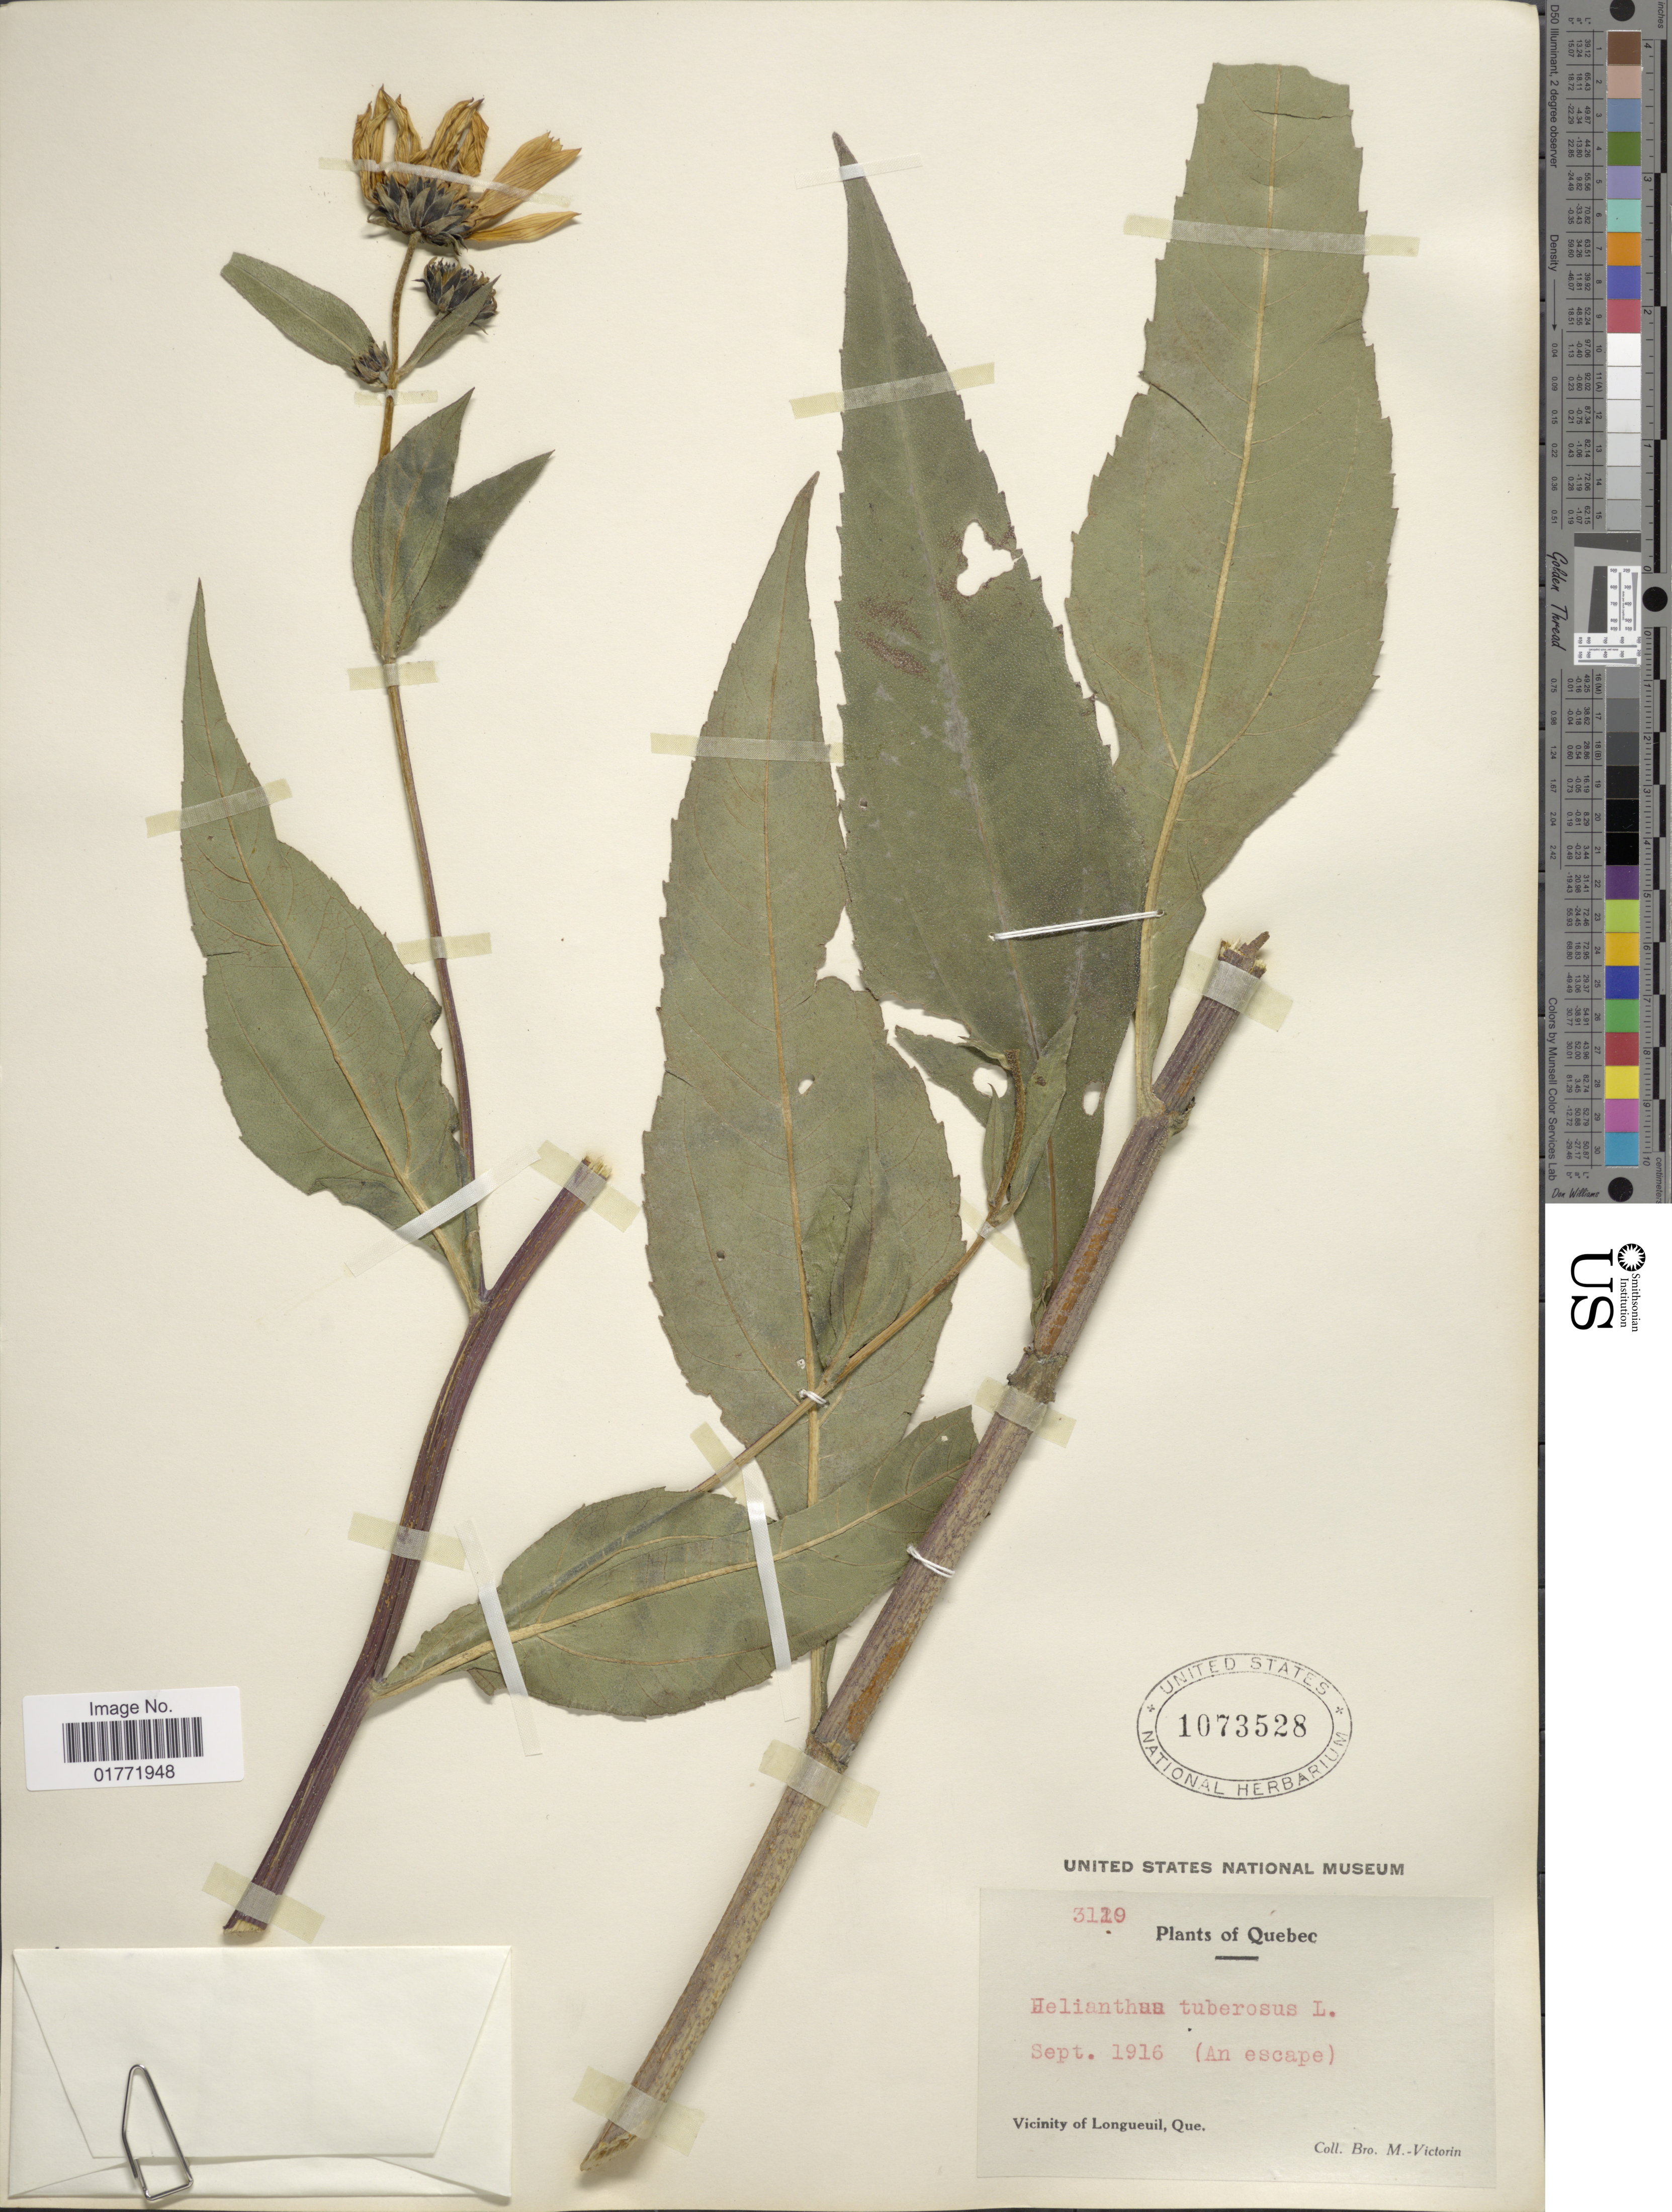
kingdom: Plantae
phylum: Tracheophyta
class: Magnoliopsida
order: Asterales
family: Asteraceae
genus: Helianthus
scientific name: Helianthus tuberosus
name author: L.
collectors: Fr. Marie-Victorin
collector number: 3119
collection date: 1916-09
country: Canada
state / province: Quebec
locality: Quebec, Vicinity of Longueuil, Que.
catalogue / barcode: US 1073528